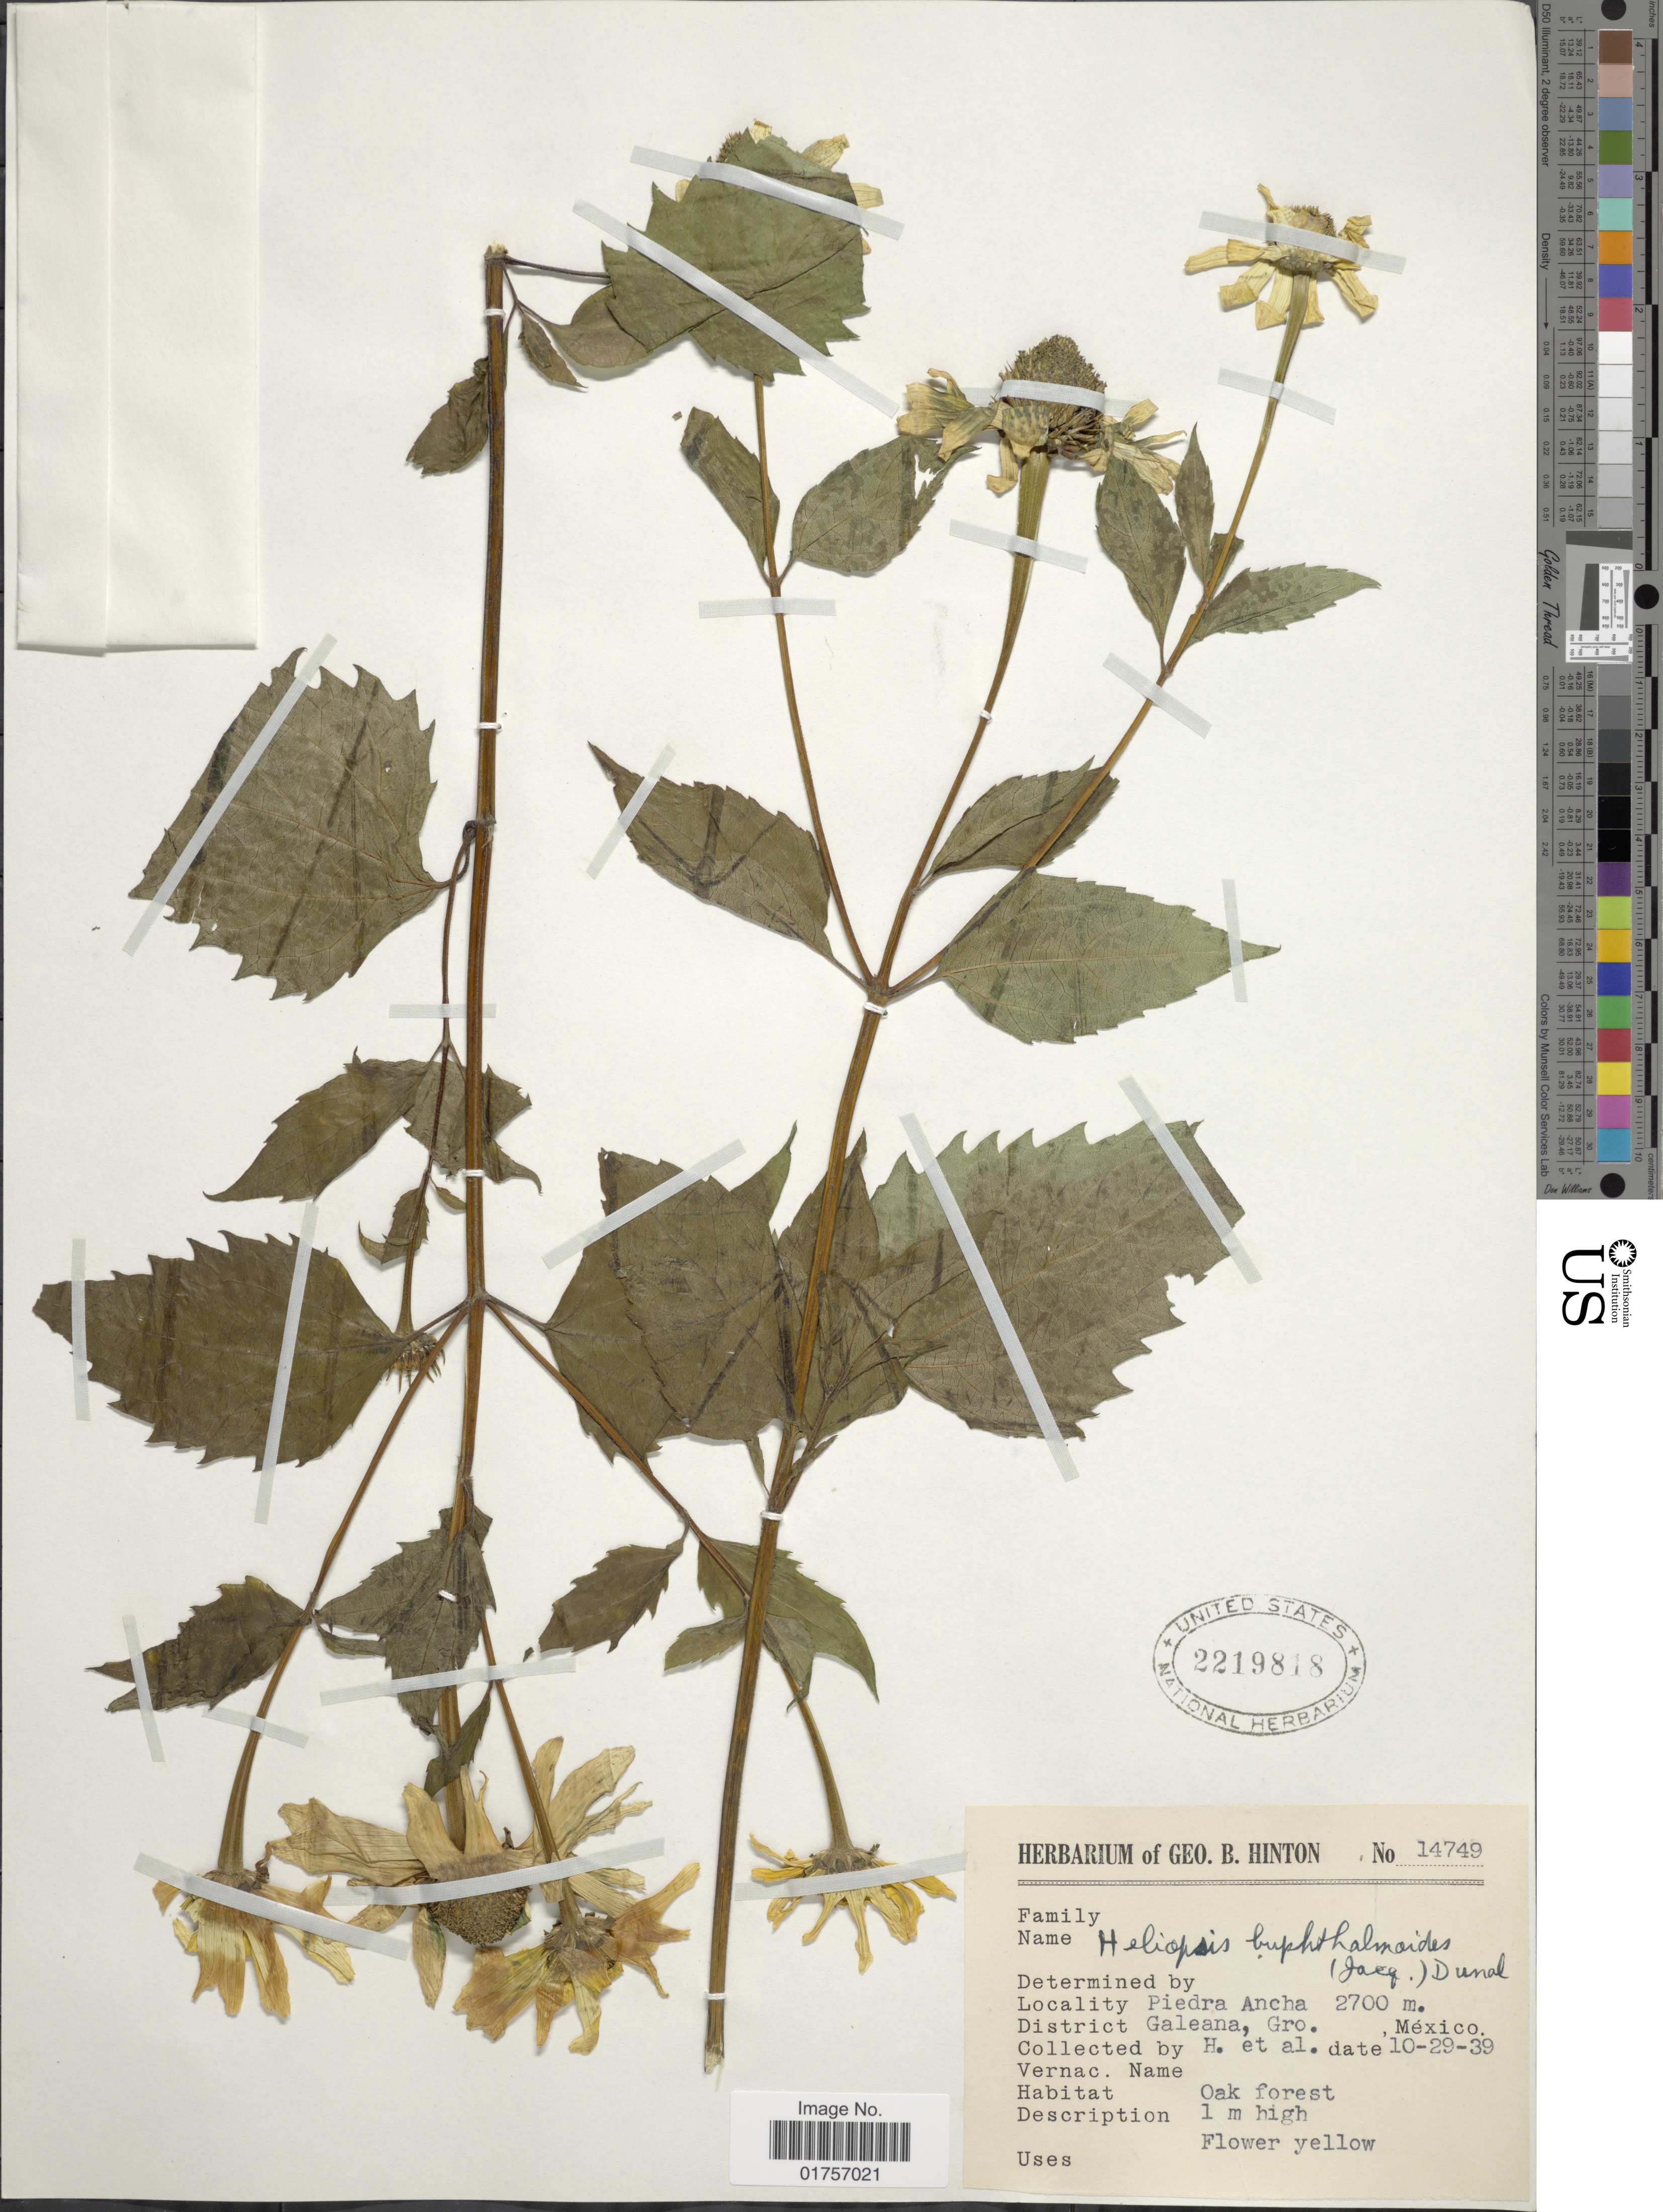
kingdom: Plantae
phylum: Tracheophyta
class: Magnoliopsida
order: Asterales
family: Asteraceae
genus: Heliopsis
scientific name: Heliopsis buphthalmoides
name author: (Jacq.) Dunal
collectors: G. B. Hinton & et al.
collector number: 14749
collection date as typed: Transcribed d/m/y: 29/10/39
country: Mexico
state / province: Guerrero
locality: Piedra Ancha. District Galeana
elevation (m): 2700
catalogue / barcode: US 2219818